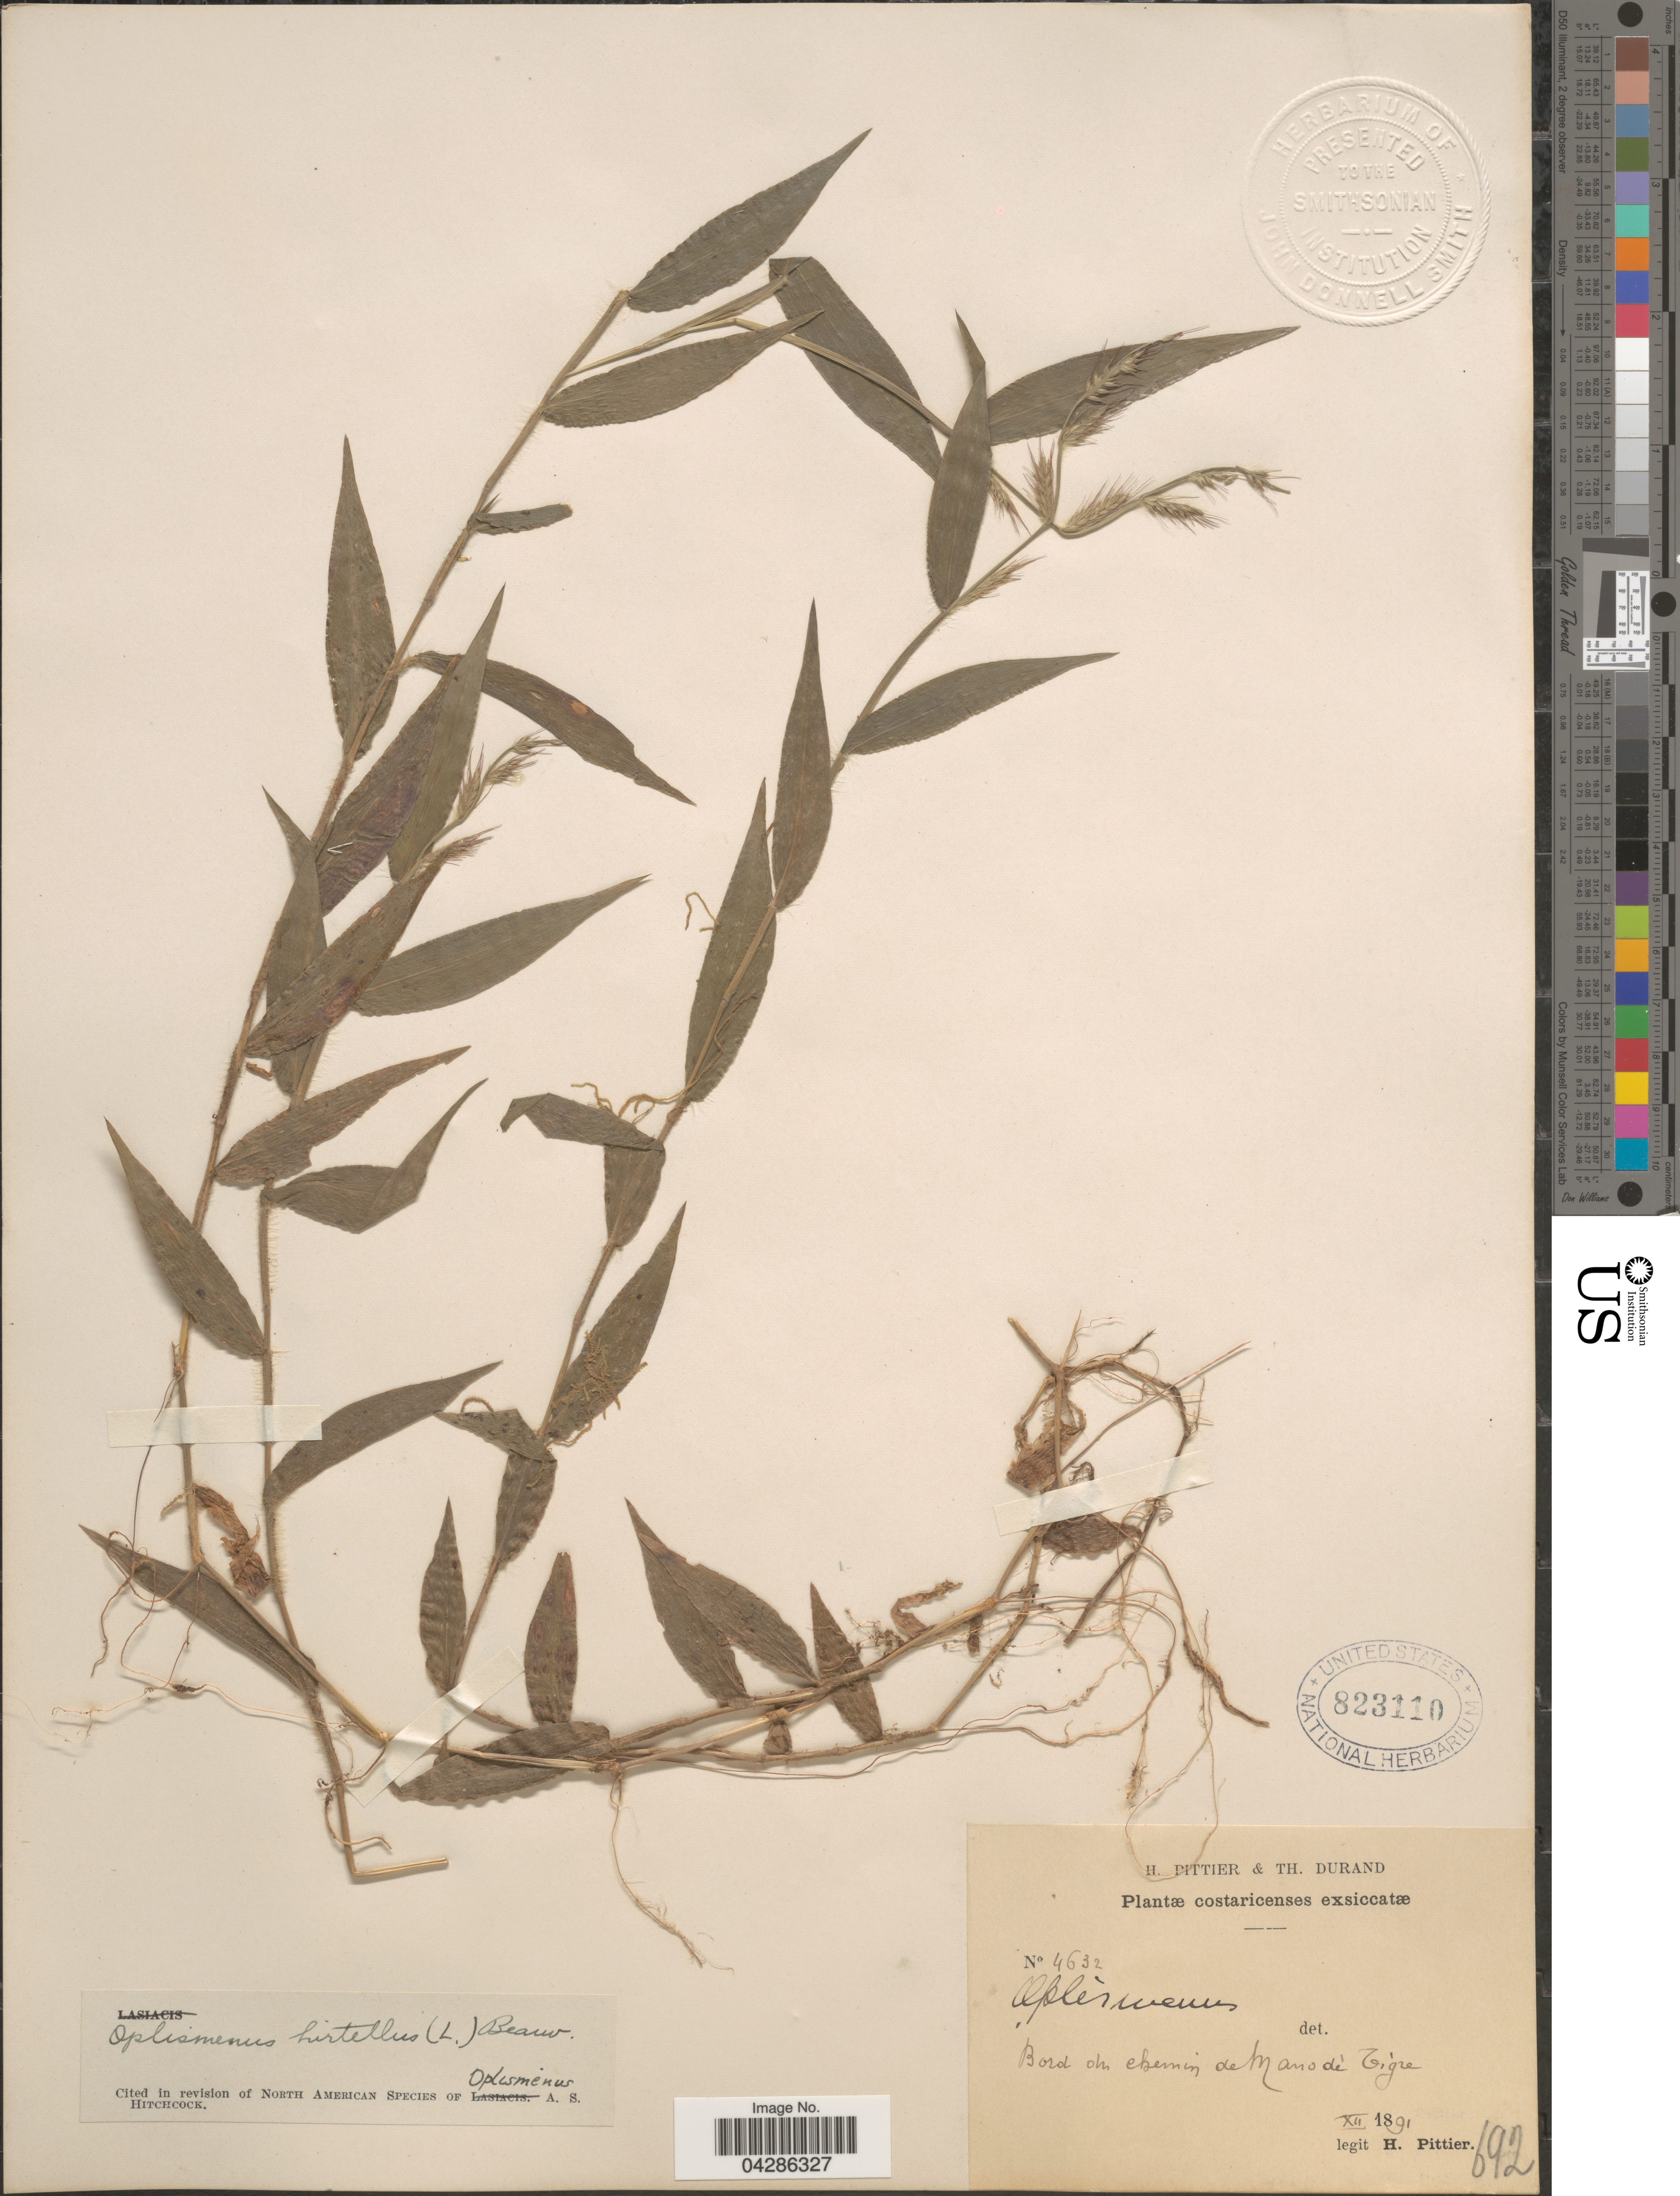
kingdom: Plantae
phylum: Tracheophyta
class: Liliopsida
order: Poales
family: Poaceae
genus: Oplismenus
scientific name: Oplismenus hirtellus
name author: (L.) P. Beauv.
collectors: H. F. Pittier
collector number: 4632/692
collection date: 1891-12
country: Costa Rica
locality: Bords du chemin de Mano de Tigre.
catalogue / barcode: US 823110